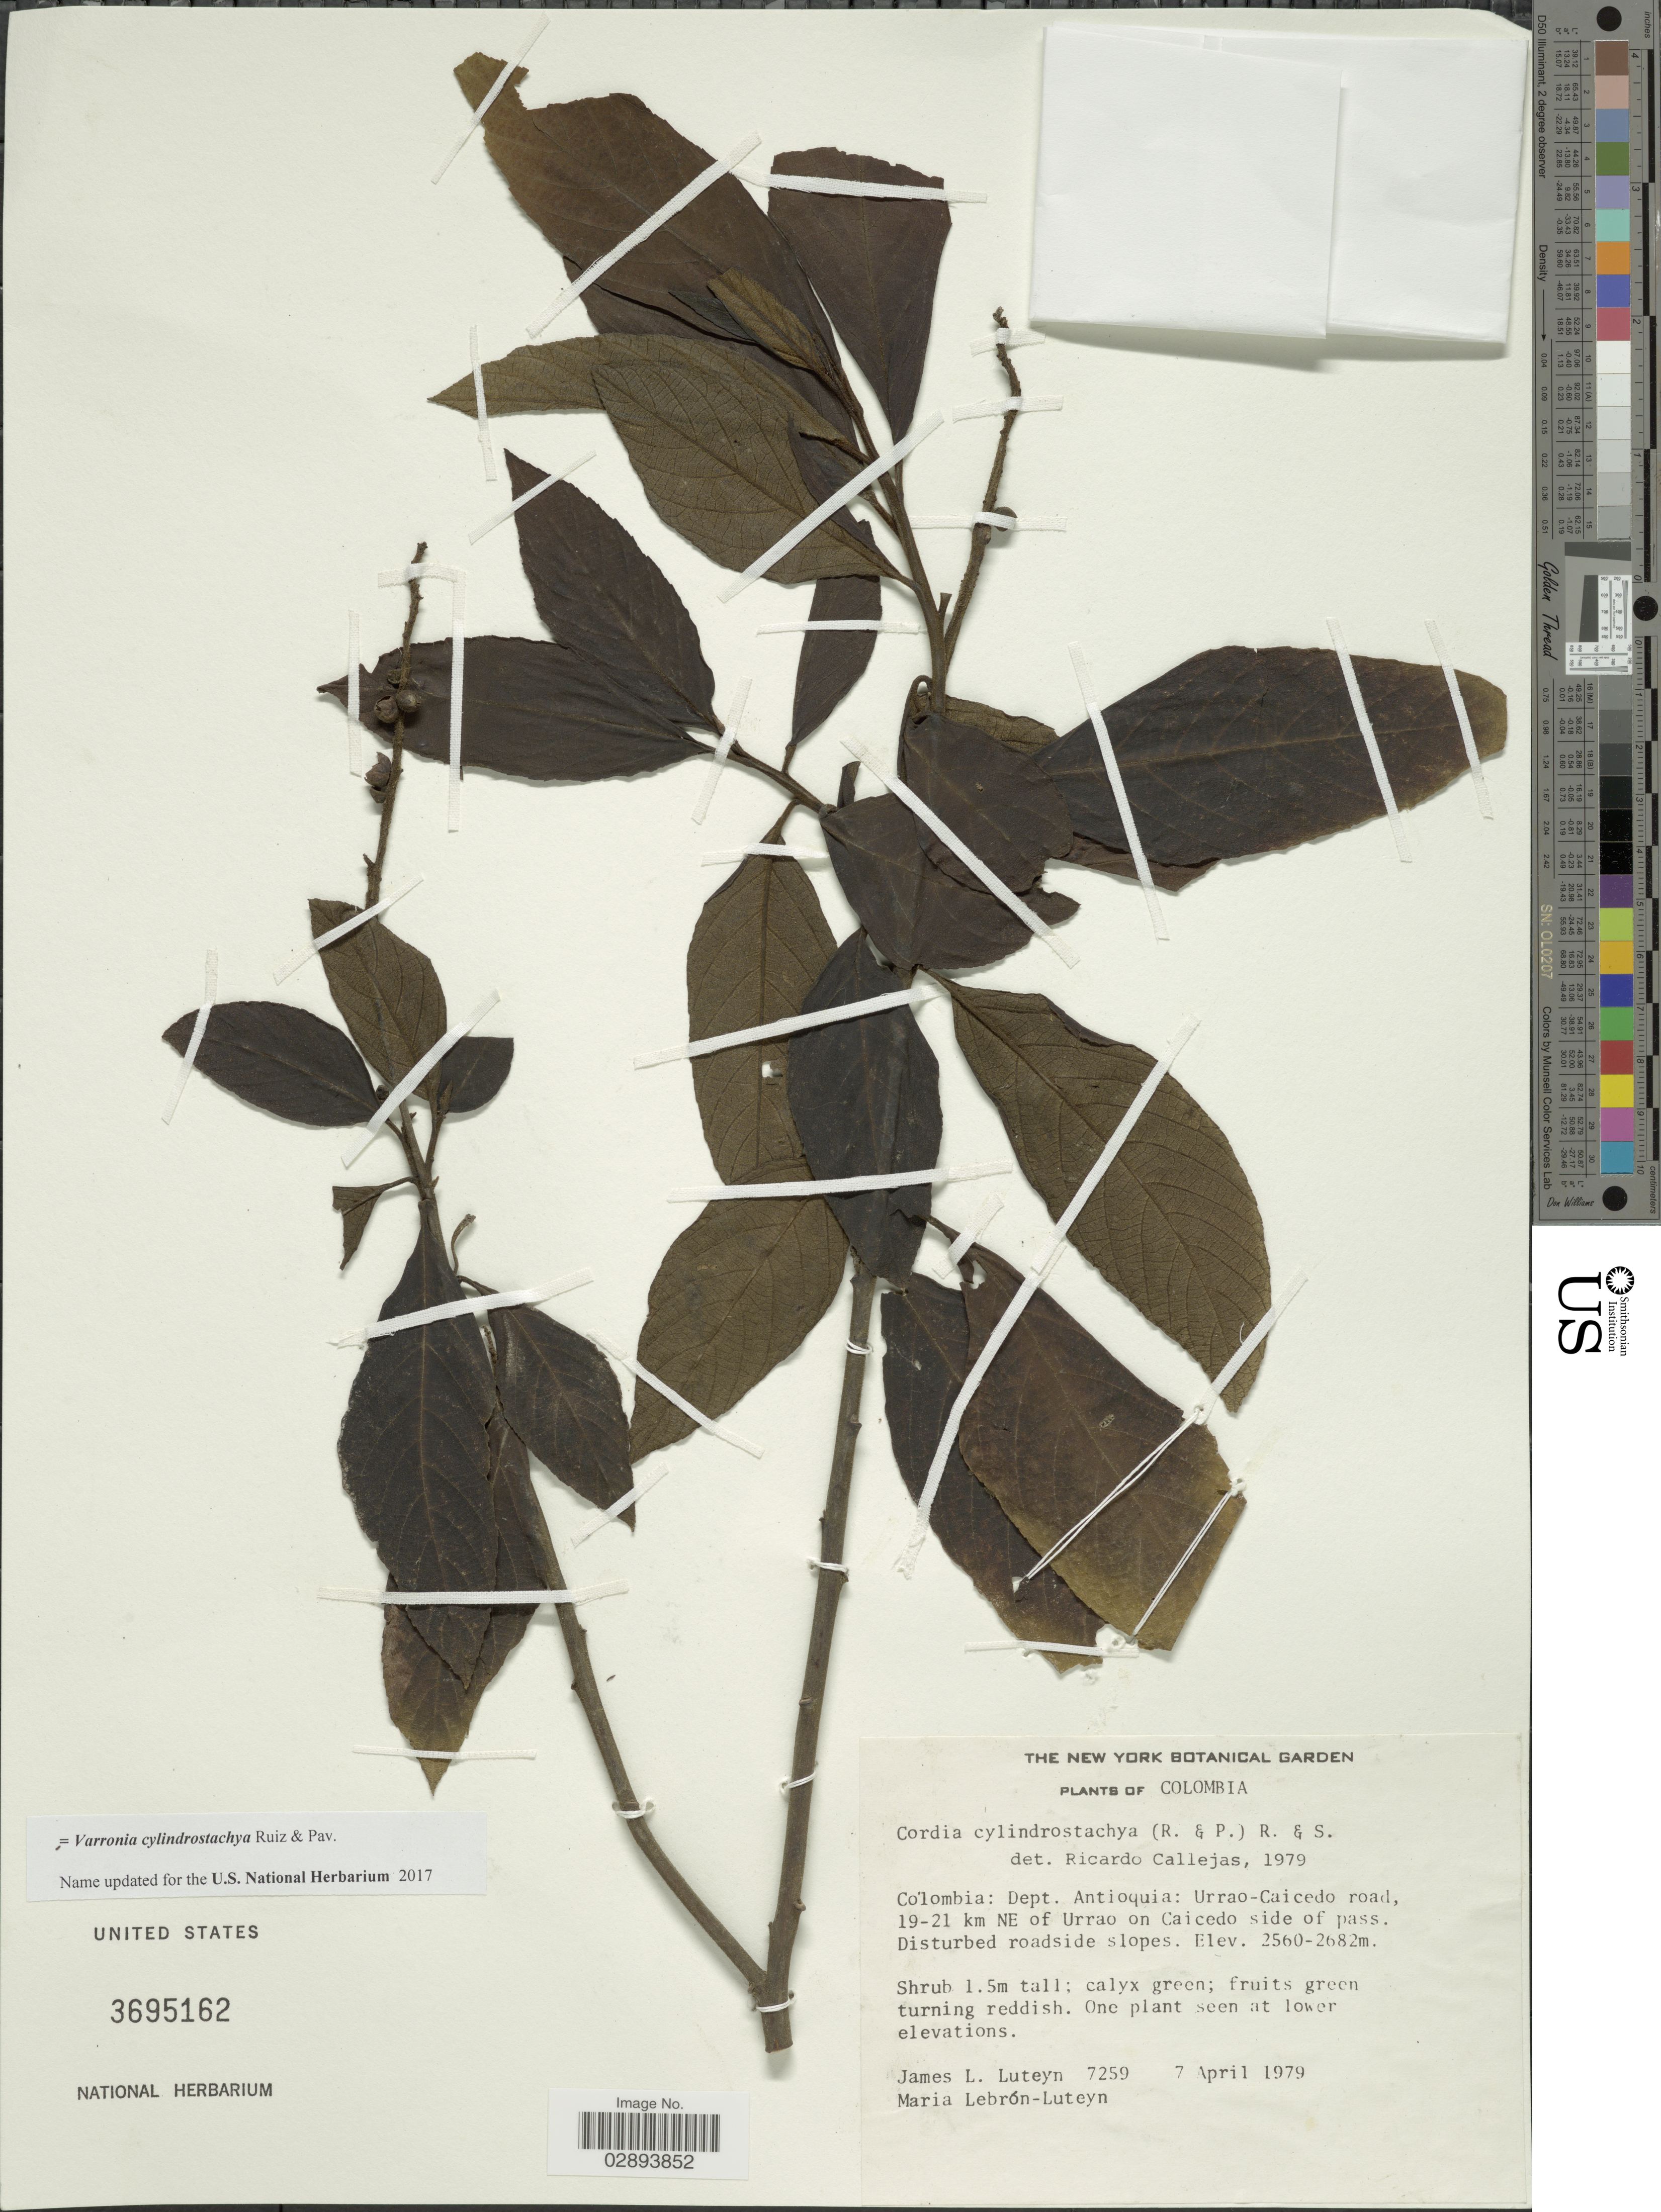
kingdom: Plantae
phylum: Tracheophyta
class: Magnoliopsida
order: Boraginales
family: Cordiaceae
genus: Varronia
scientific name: Varronia cylindrostachya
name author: Ruiz & Pav.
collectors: J. L. Luteyn & M. L. Lebrón-Luteyn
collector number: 7259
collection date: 1979-04-07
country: Colombia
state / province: Antioquia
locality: Dept. Antioquia, Urrao-Caicedo road, 19-21 km NE of Urrao on Caicedo side of pass.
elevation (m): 2560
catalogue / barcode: US 3695162